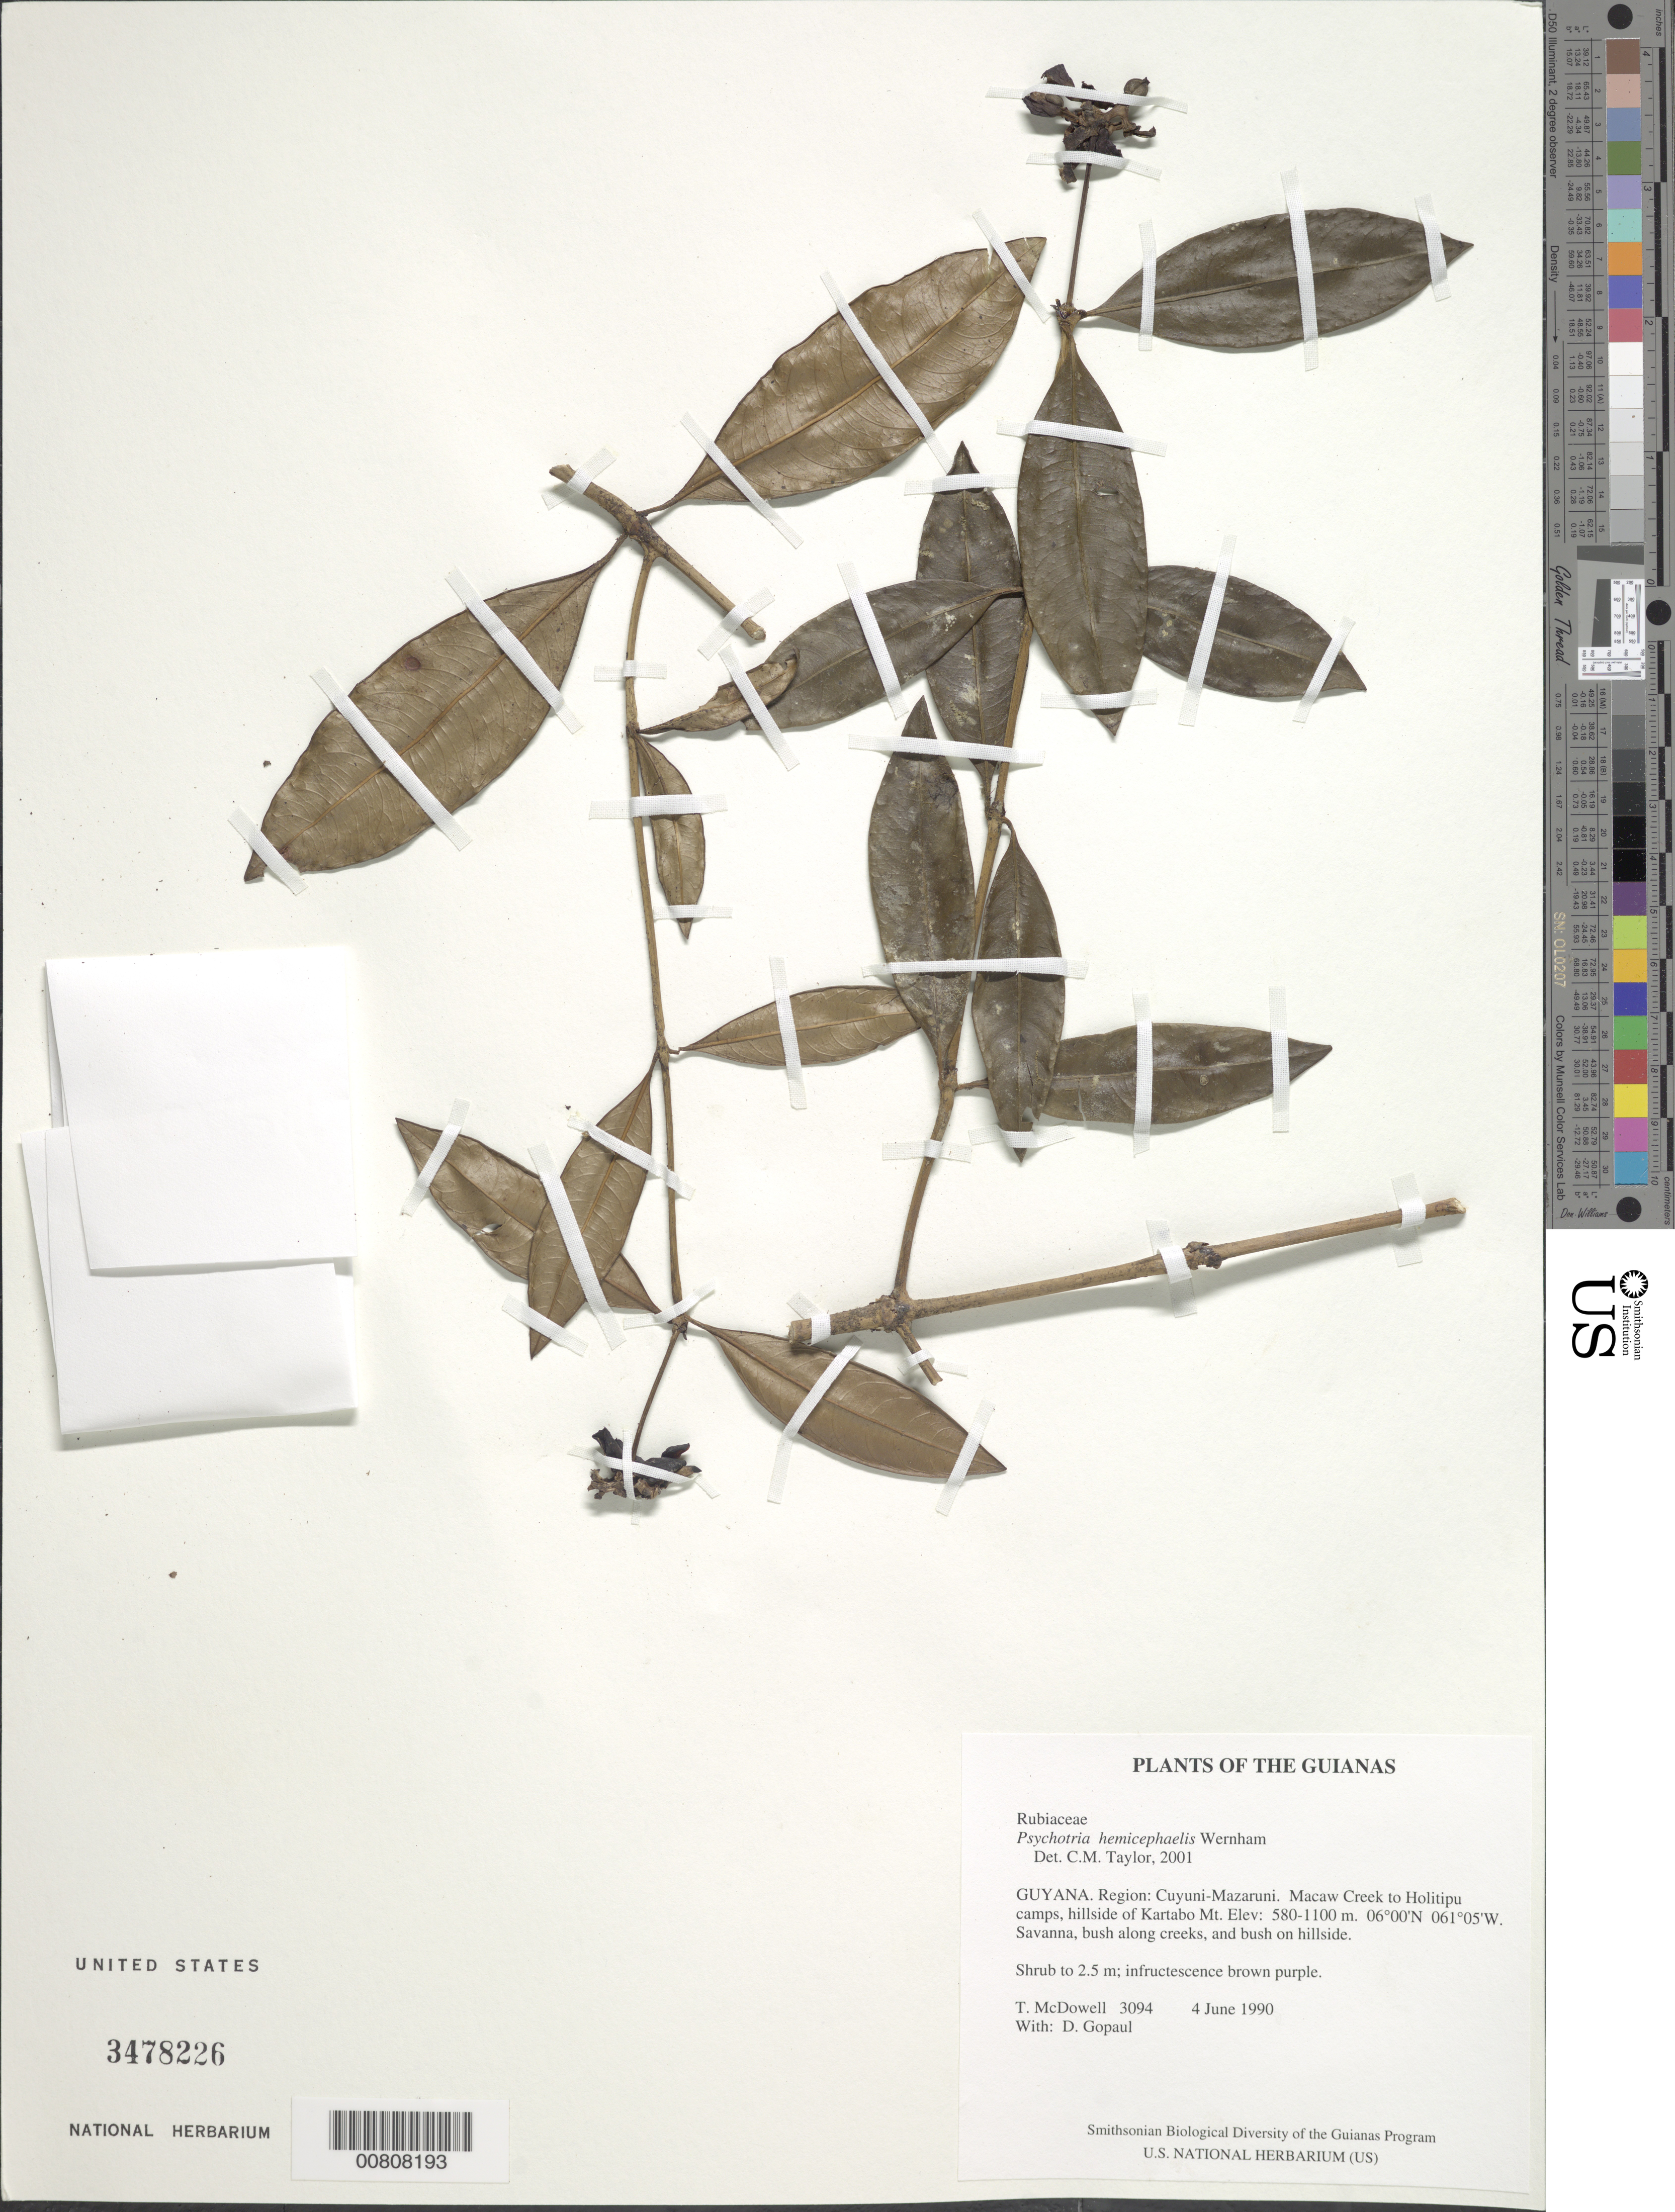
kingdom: Plantae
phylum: Tracheophyta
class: Magnoliopsida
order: Gentianales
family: Rubiaceae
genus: Palicourea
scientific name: Palicourea gracilenta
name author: (Müll. Arg.) Delprete & J.H. Kirkbr.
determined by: Kirkbride, J. H., Jr.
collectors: T. McDowell, D. Hughs & D. Gopaul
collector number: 3094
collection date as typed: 4 June 1990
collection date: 1990-06-04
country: Guyana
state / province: Cuyuni-Mazaruni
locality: Macaw Creek to Holitipu camps, hillside of Karabo Mt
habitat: Savanna, bush along creeks, and bush on hillside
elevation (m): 580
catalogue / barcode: US 3478226